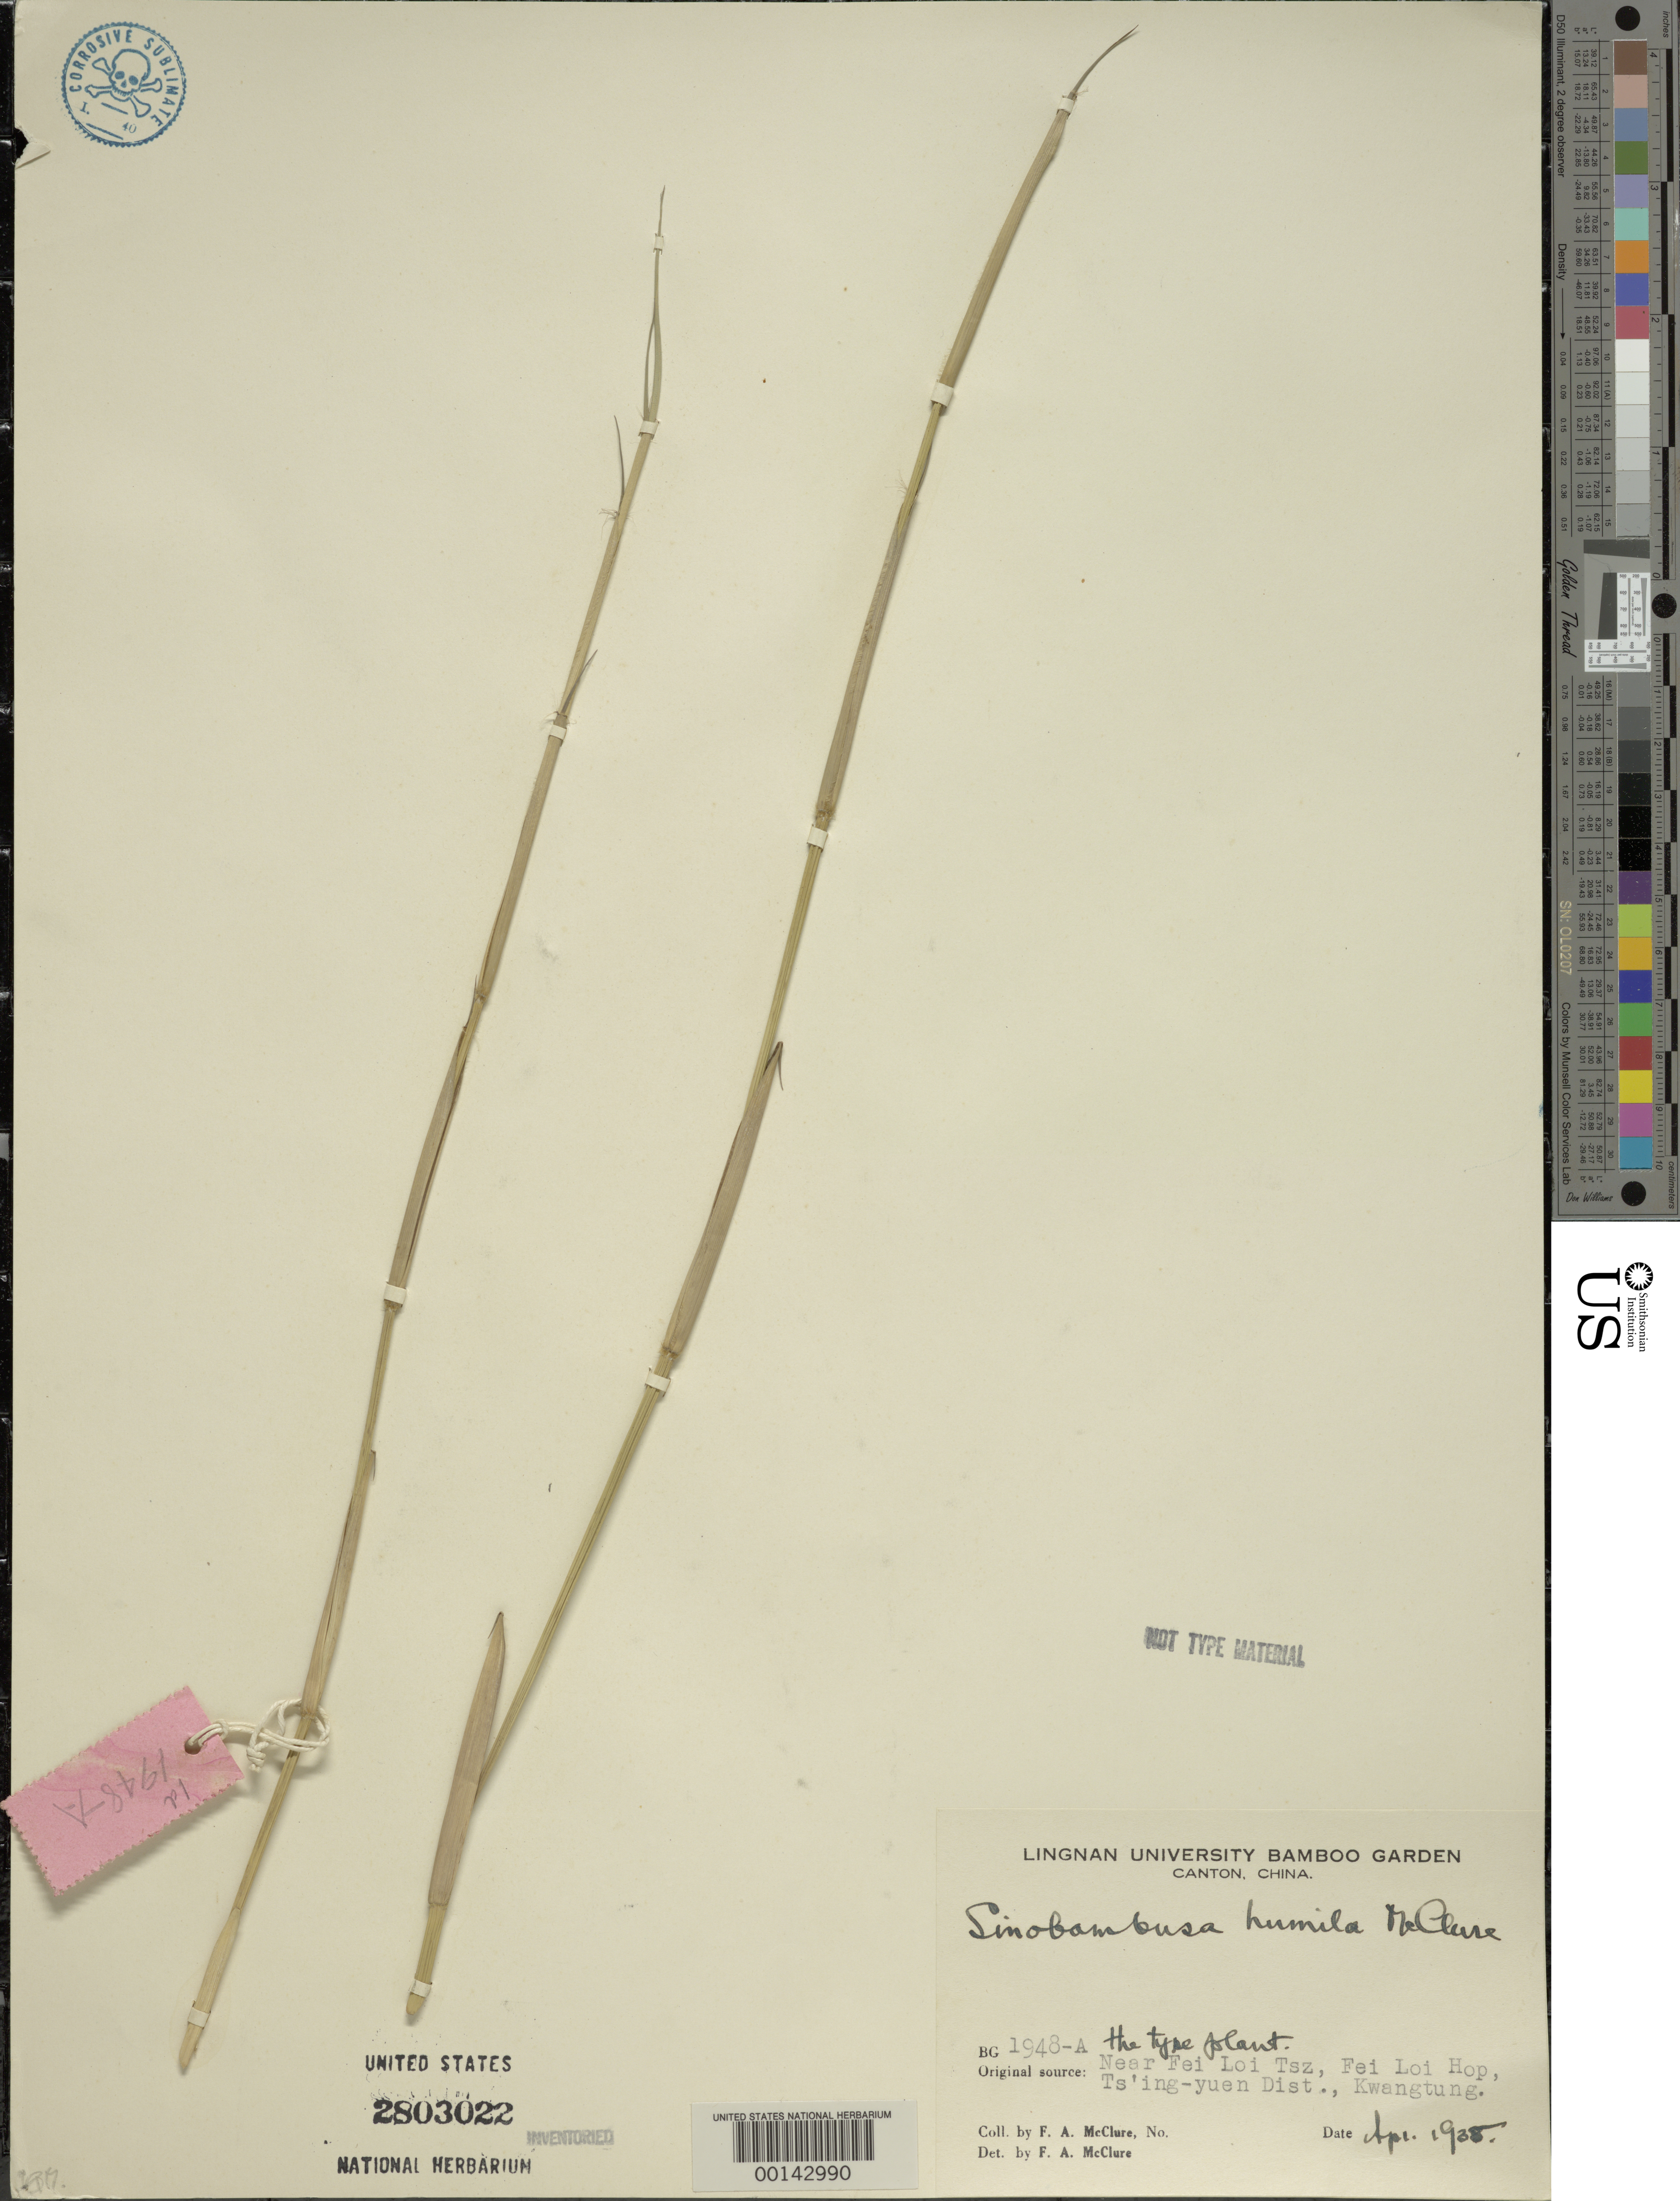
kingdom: Plantae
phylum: Tracheophyta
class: Liliopsida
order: Poales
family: Poaceae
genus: Sinobambusa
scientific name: Sinobambusa humilis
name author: McClure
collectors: F. A. McClure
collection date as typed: Apr 1935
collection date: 1935-04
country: China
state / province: Guangdong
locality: Ts'ing-yuen, fei loi hop, fei loi tsz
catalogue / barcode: US 2803022